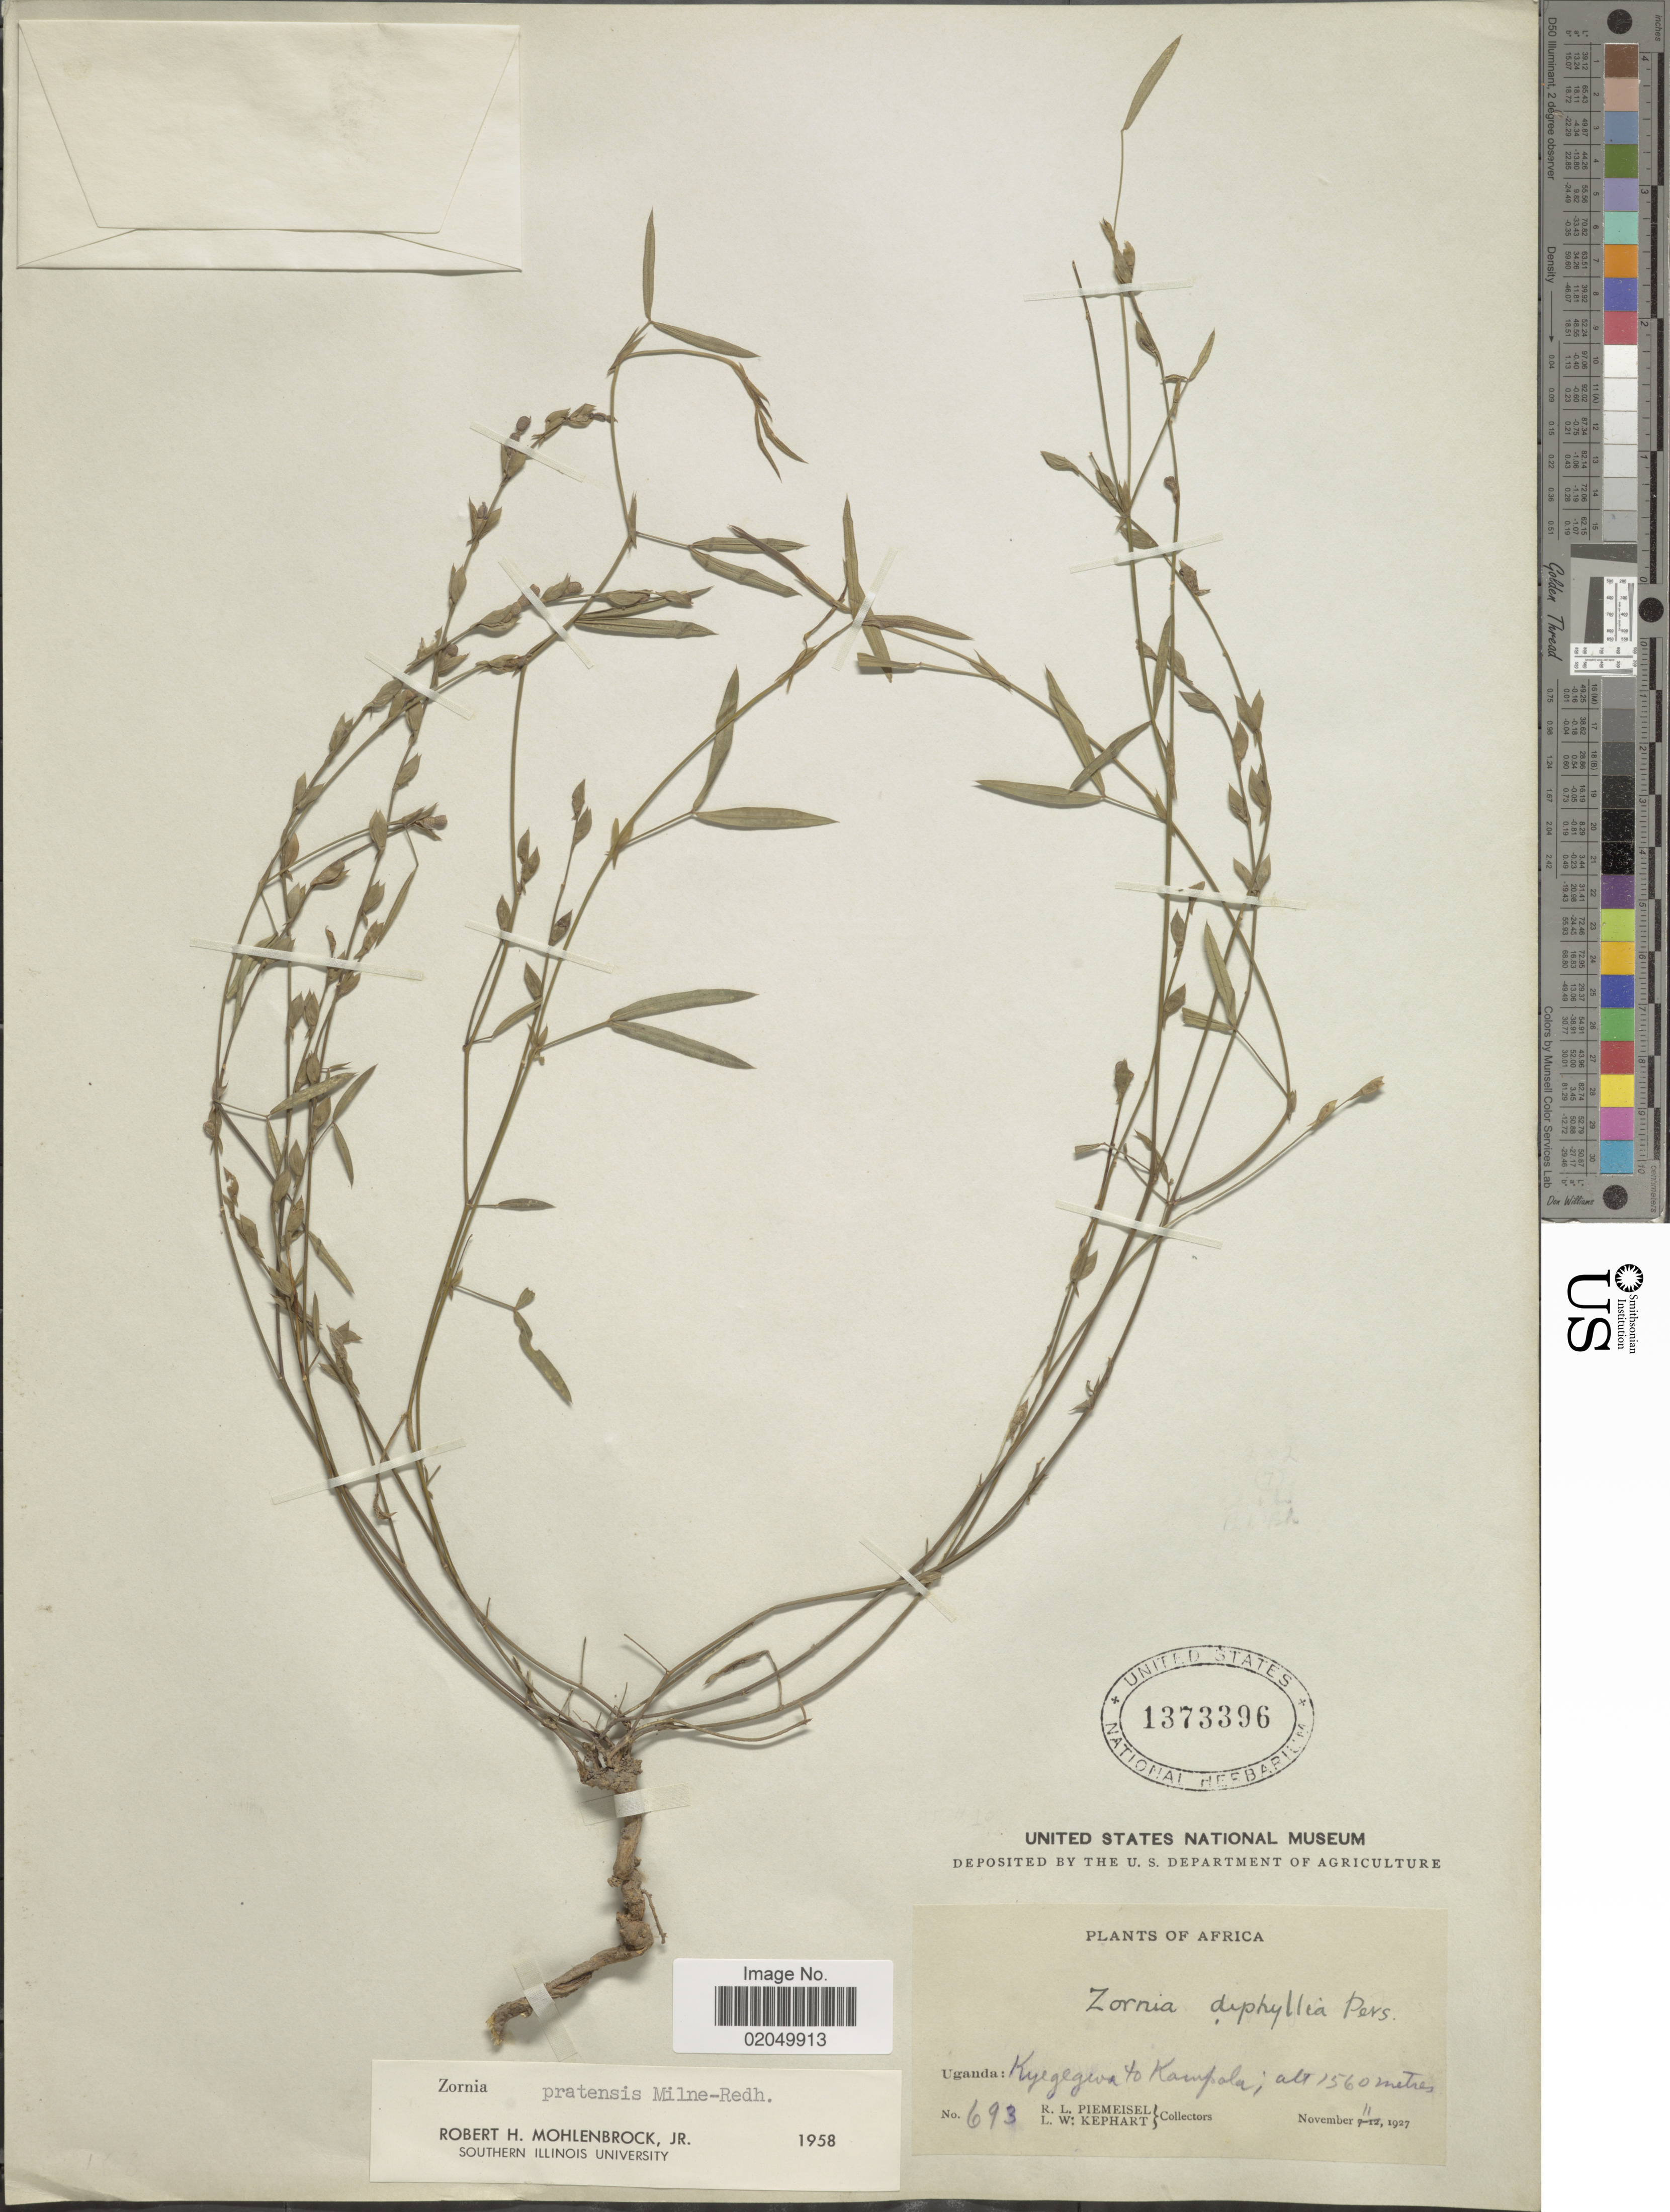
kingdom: Plantae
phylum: Tracheophyta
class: Magnoliopsida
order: Fabales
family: Fabaceae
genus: Zornia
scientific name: Zornia pratensis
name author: Milne-Redh.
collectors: R. L. Piemeisel & L. W. Kephart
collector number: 693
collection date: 1927-11-11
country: Uganda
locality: Kyegegwa to Kampala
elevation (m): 1560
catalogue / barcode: US 1373396